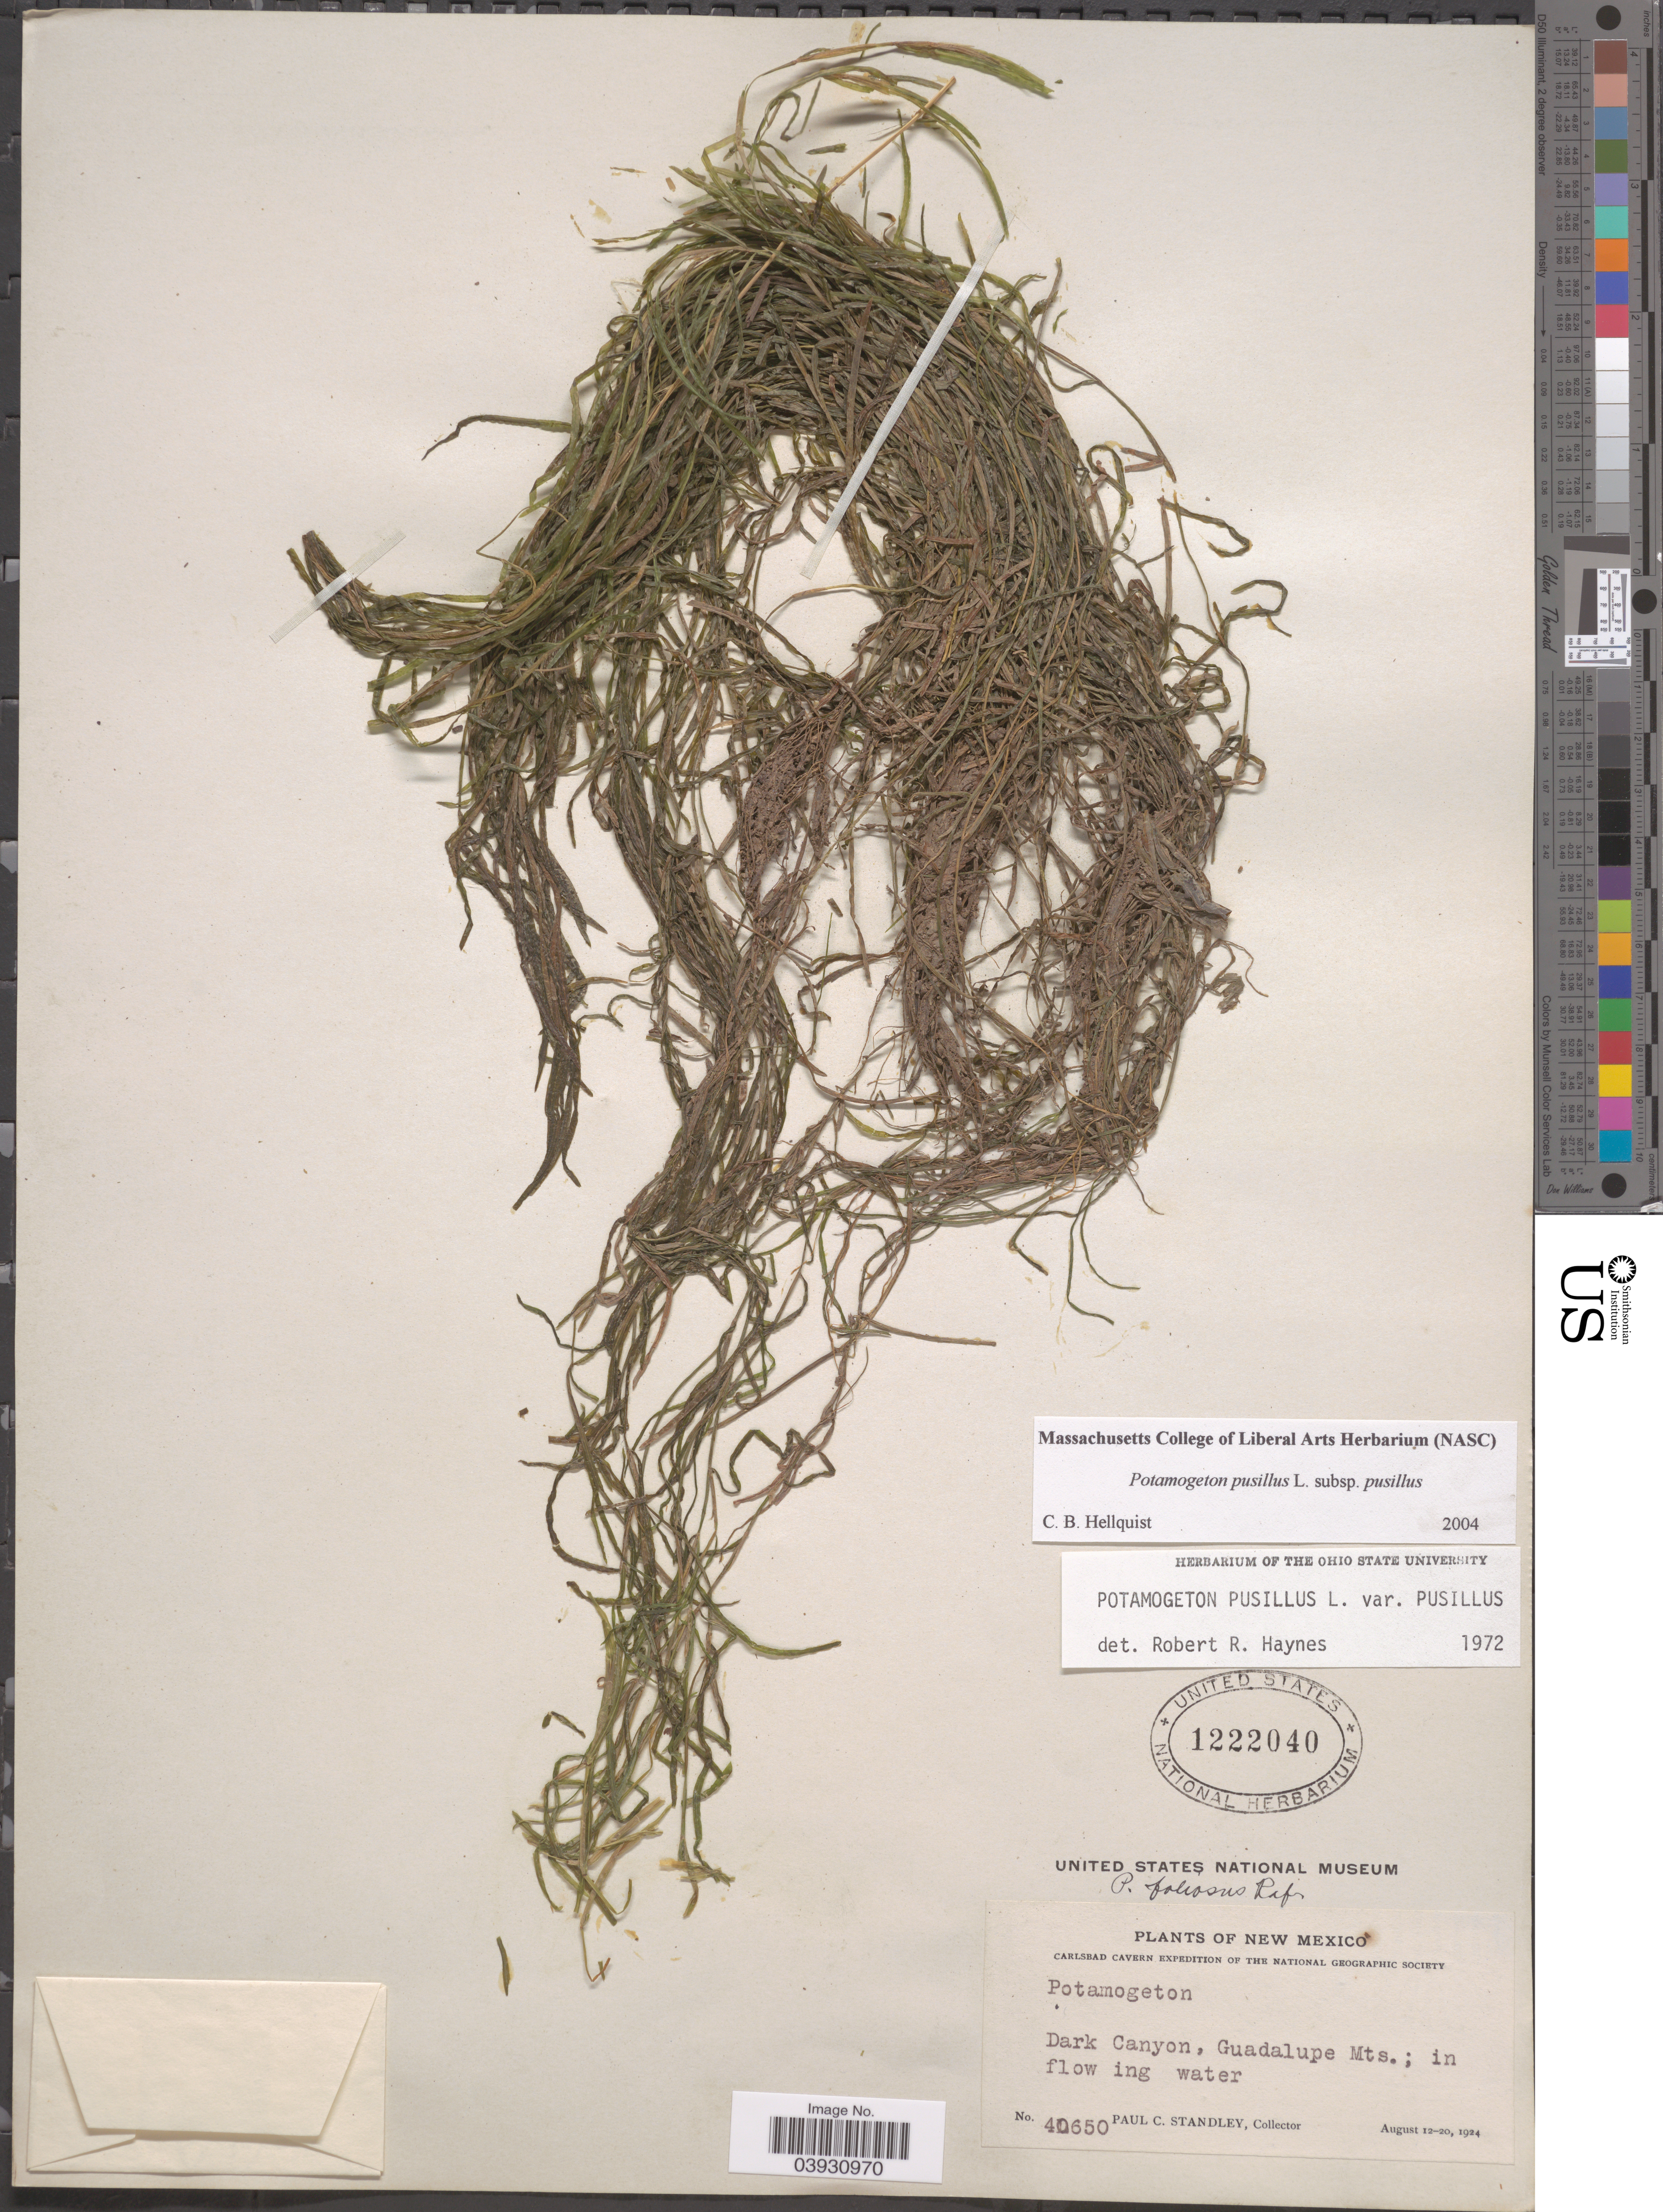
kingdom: Plantae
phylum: Tracheophyta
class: Liliopsida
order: Alismatales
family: Potamogetonaceae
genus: Potamogeton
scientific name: Potamogeton pusillus var. pusillus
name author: L.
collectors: P. C. Standley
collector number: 40650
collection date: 1924-08-12/1924-08-20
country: United States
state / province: New Mexico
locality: Carlsbad Cavern [unsure placement] Dark Canyon, Guadalupe Mts.; in flowing water.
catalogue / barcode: US 1222040